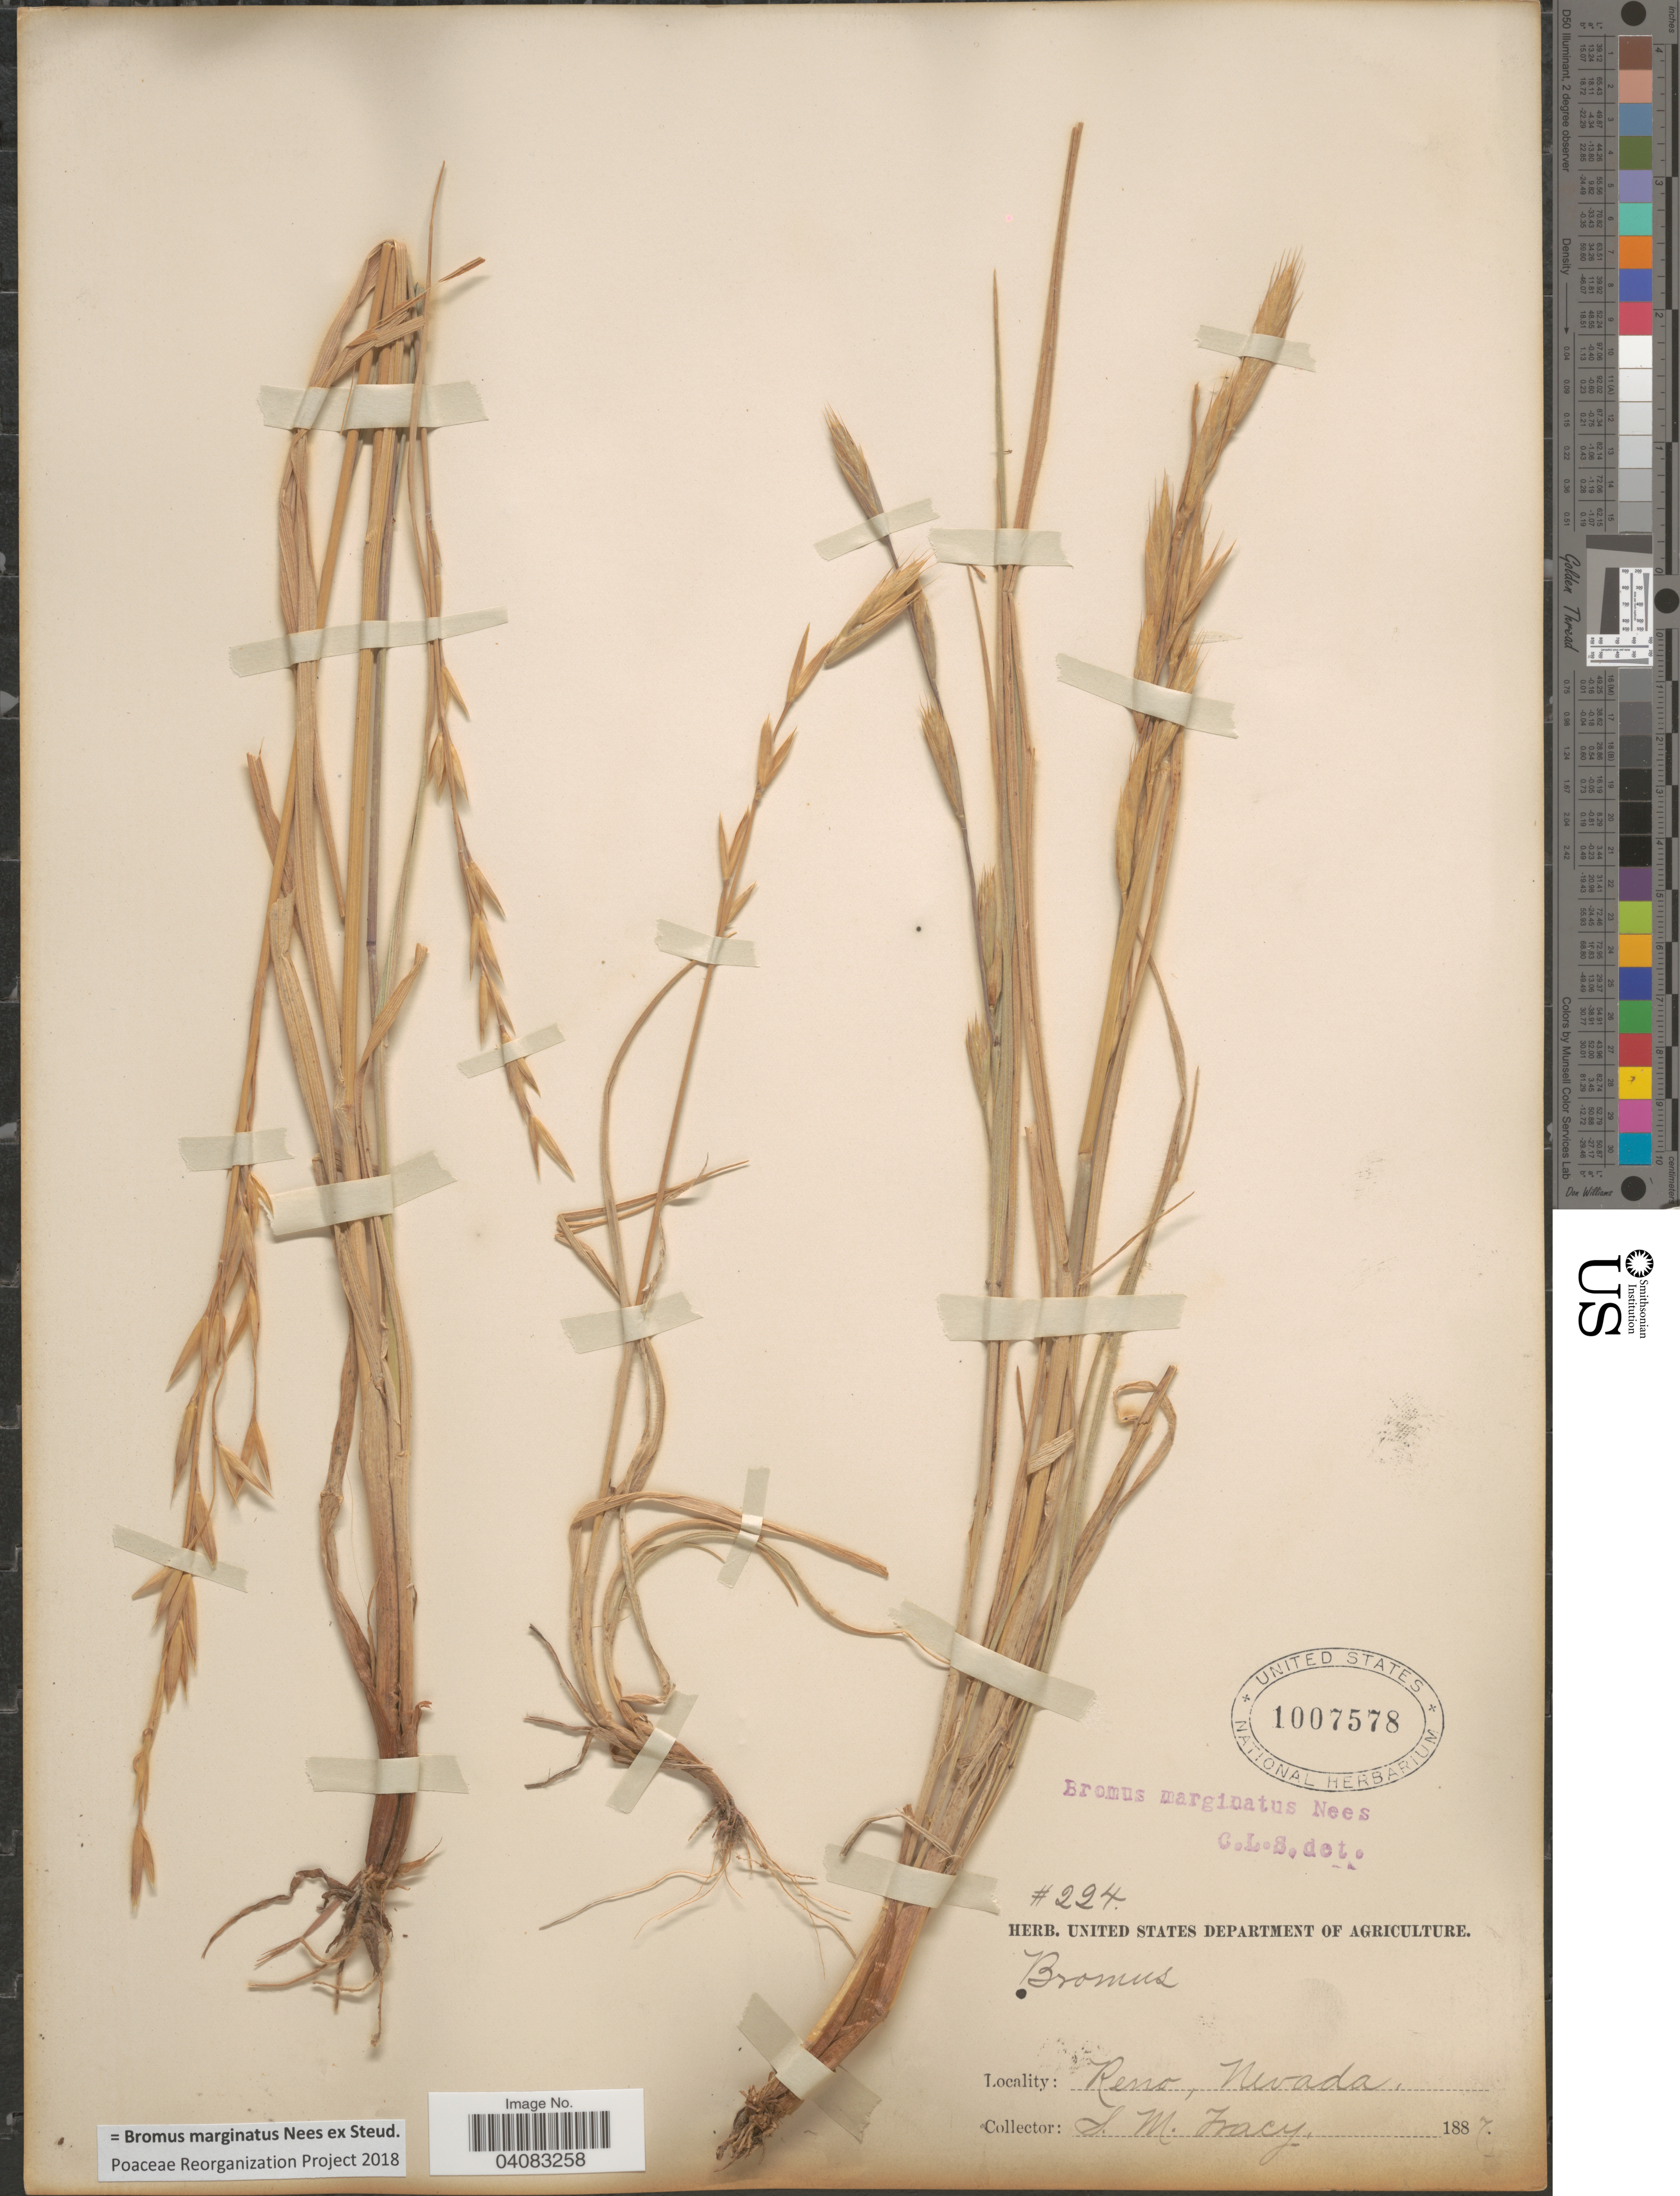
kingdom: Plantae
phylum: Tracheophyta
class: Liliopsida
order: Poales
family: Poaceae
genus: Bromus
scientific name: Bromus marginatus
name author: Nees ex Steud.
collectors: S. M. Tracy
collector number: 224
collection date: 1887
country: United States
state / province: Nevada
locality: Reno.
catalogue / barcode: US 1007578